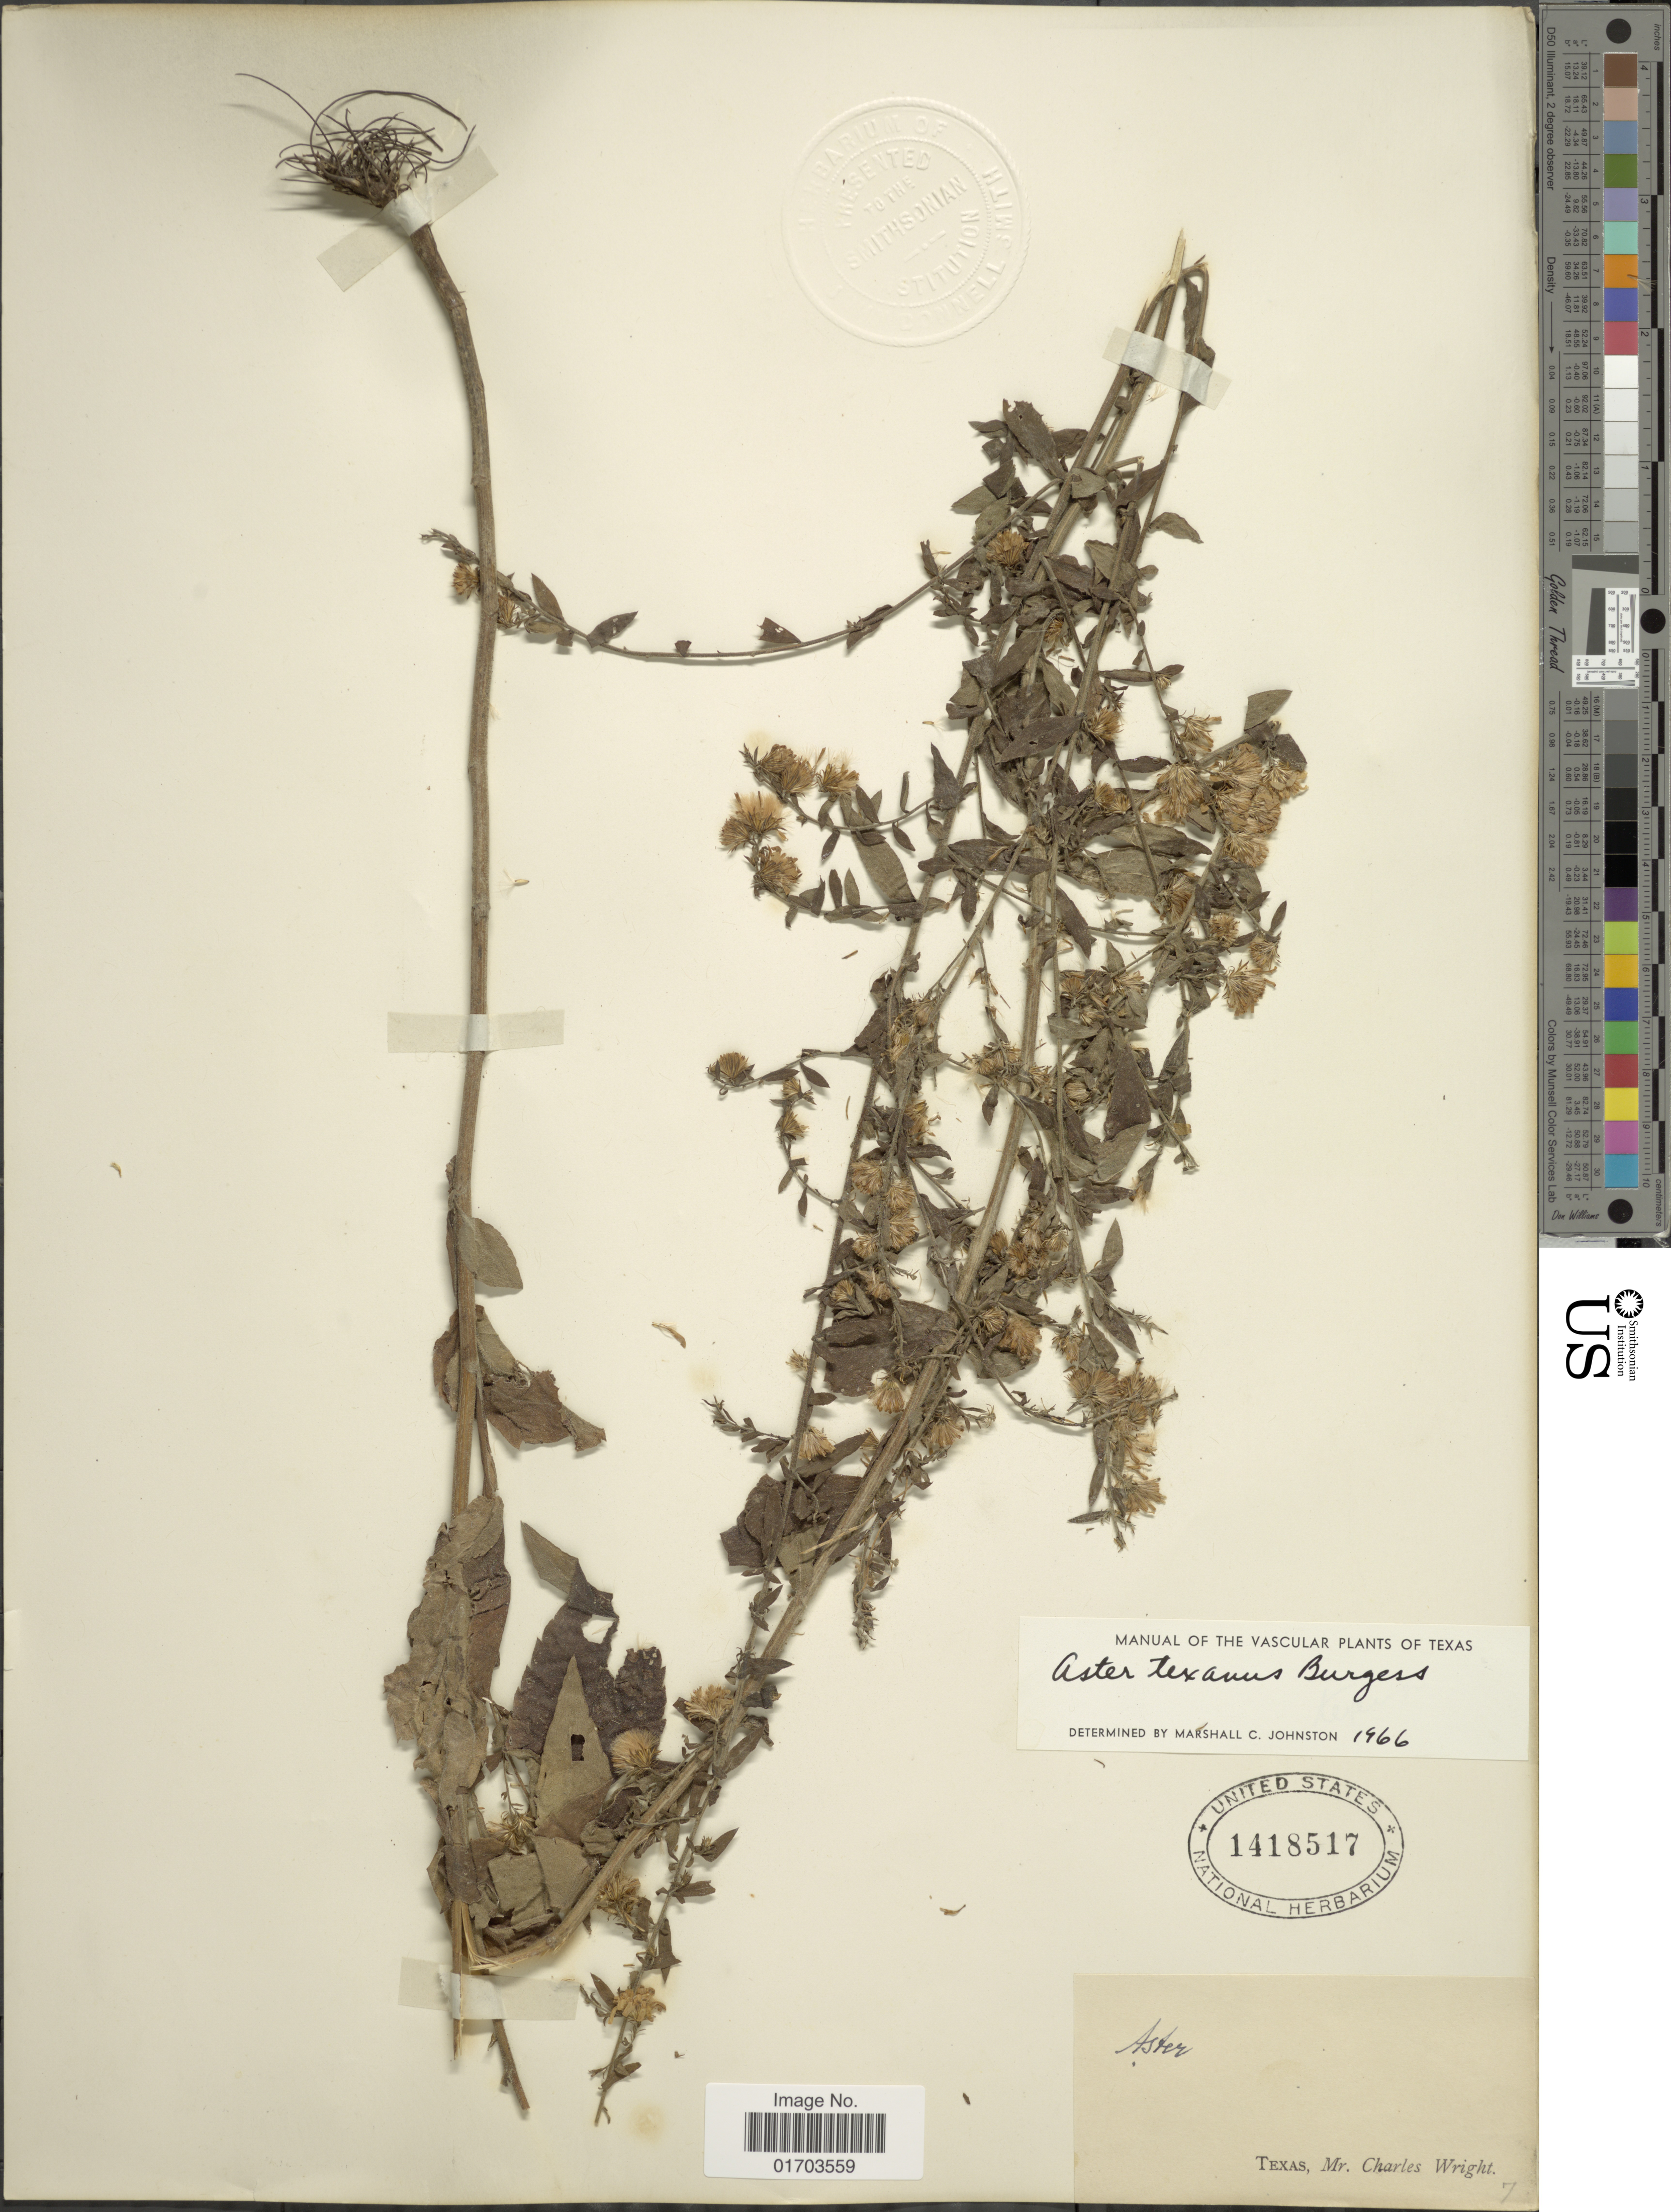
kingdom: Plantae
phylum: Tracheophyta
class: Magnoliopsida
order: Asterales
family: Asteraceae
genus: Symphyotrichum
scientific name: Symphyotrichum texanum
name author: (E.S. Burgess) Semple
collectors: C. Wright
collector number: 7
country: United States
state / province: Texas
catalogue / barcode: US 1418517